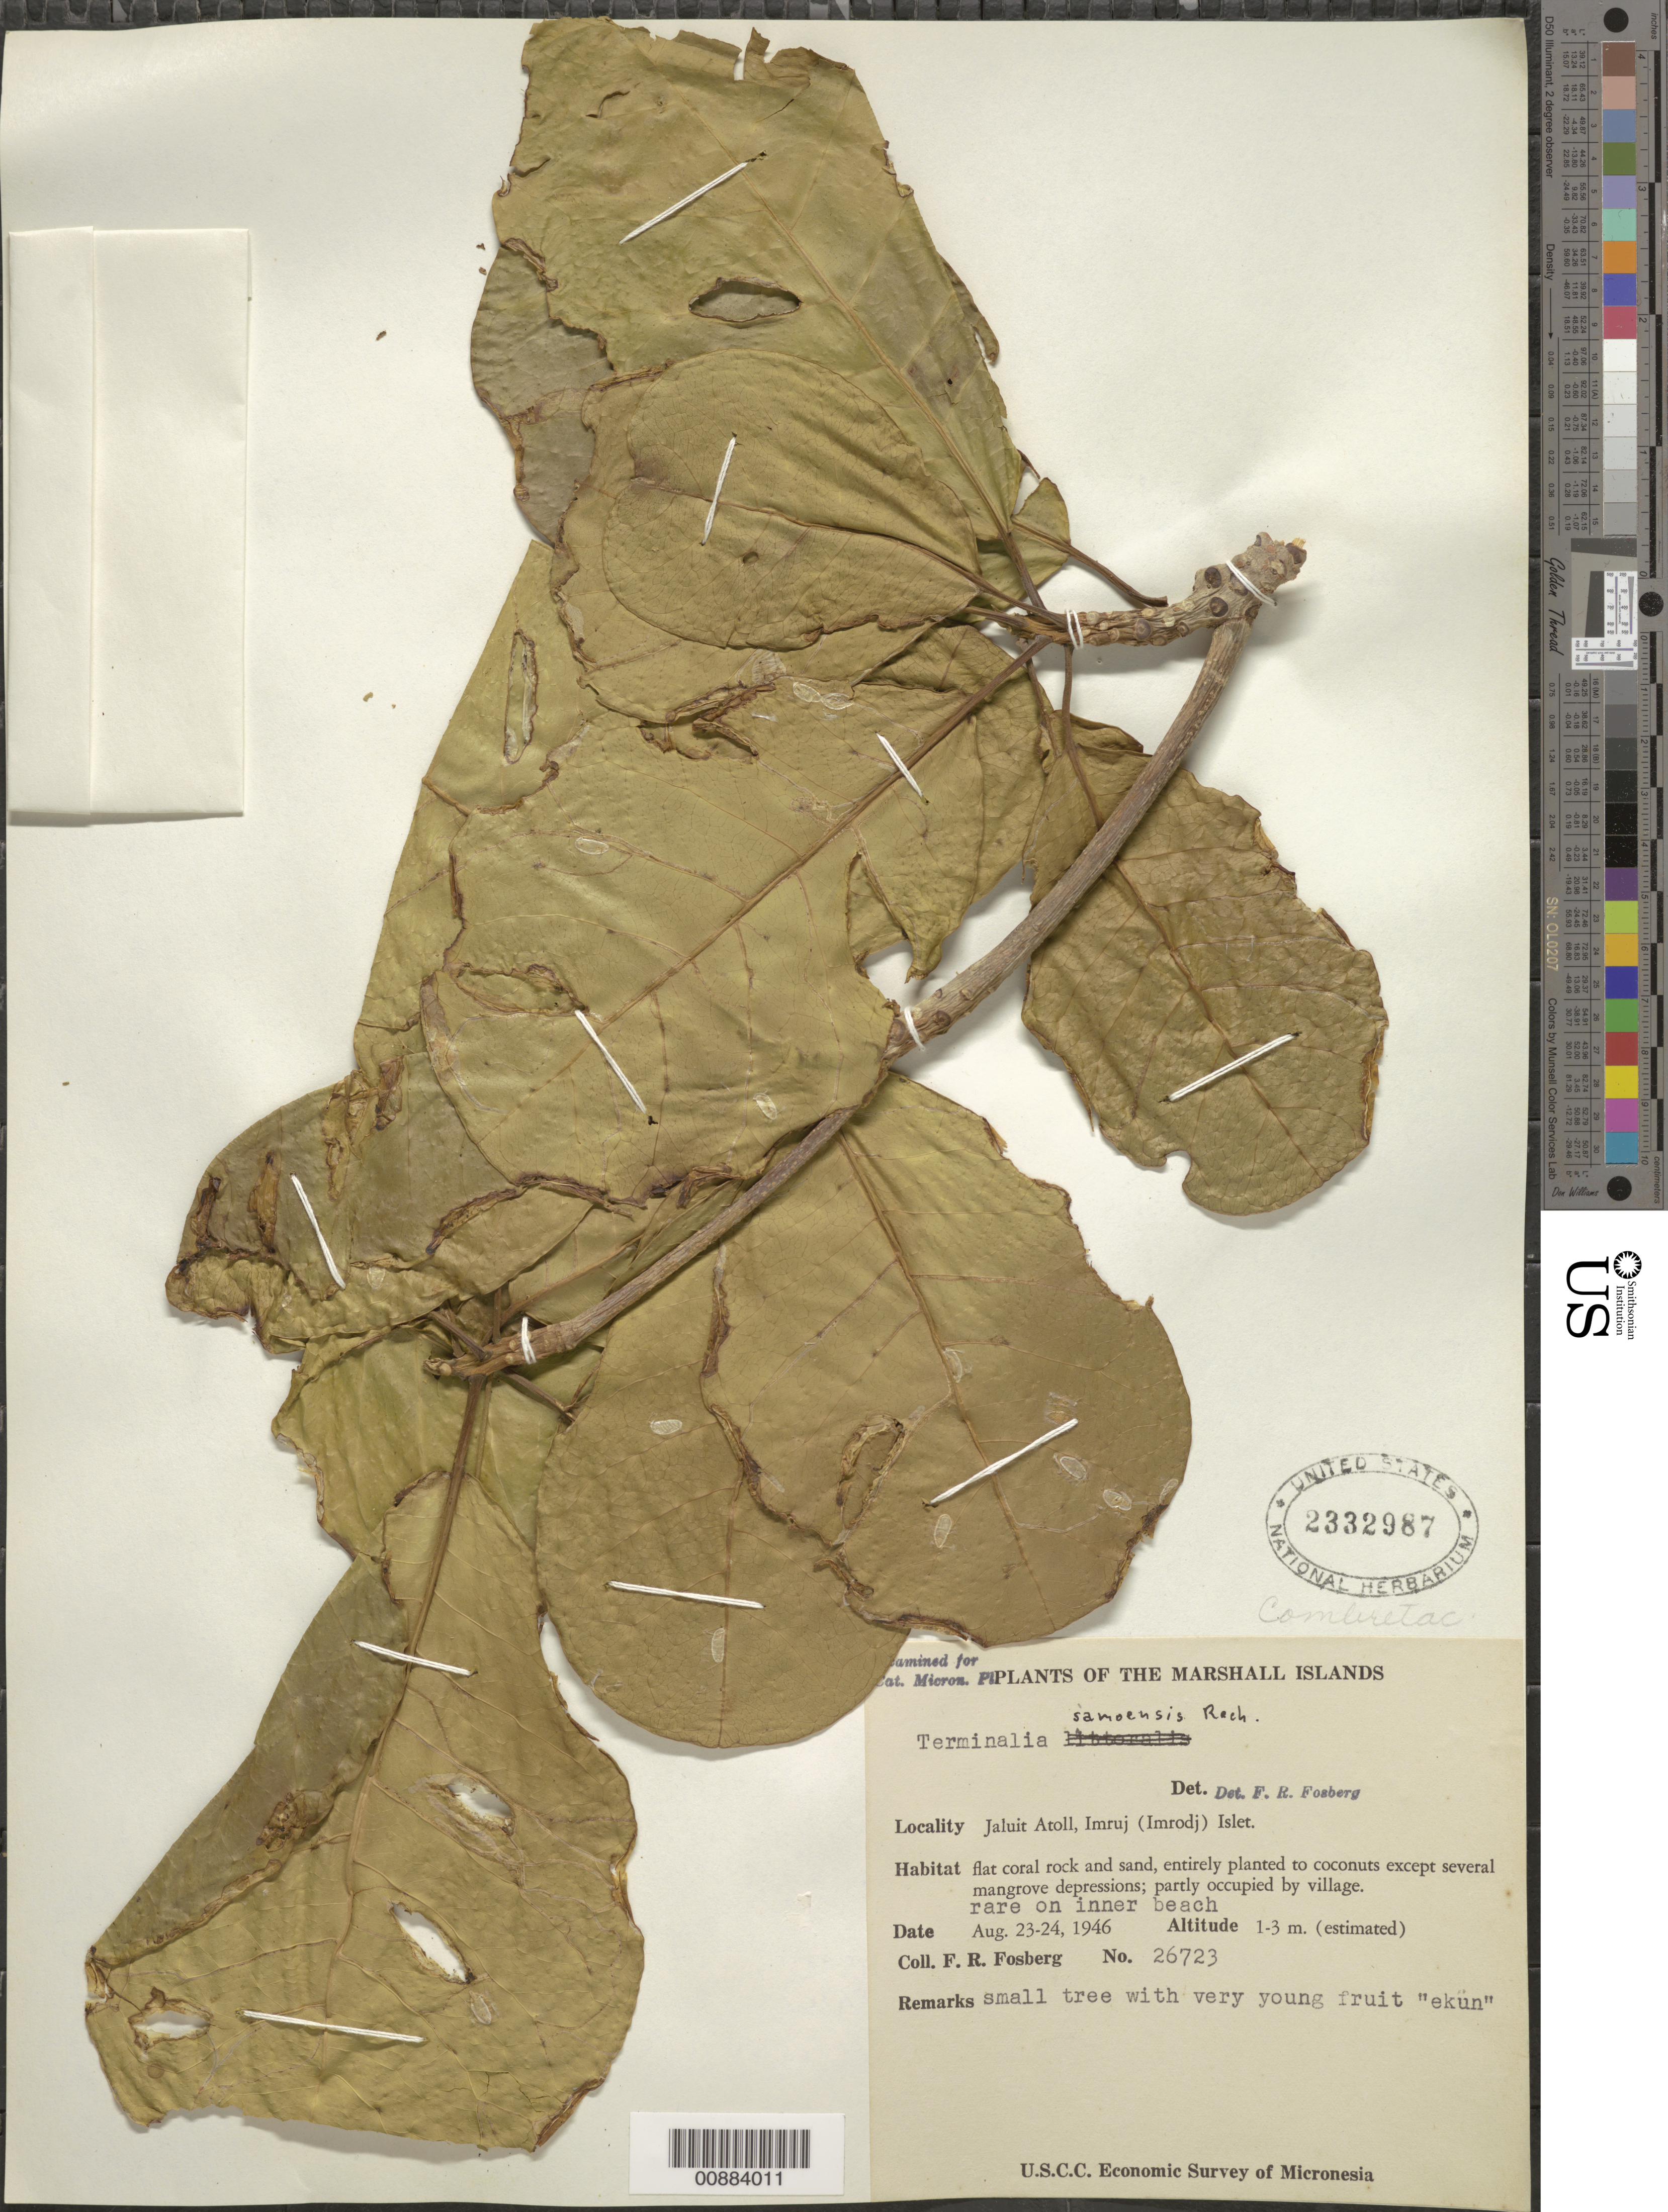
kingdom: Plantae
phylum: Tracheophyta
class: Magnoliopsida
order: Myrtales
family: Combretaceae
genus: Terminalia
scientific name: Terminalia samoensis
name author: Rech.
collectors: F. R. Fosberg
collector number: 26723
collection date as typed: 23 Aug 1946 to 24 Aug 1946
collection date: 1946-08-23/1946-08-24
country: Marshall Islands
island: Jaluit Atoll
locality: Imruj (Imrodi) Islet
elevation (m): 1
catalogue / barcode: US 2332987